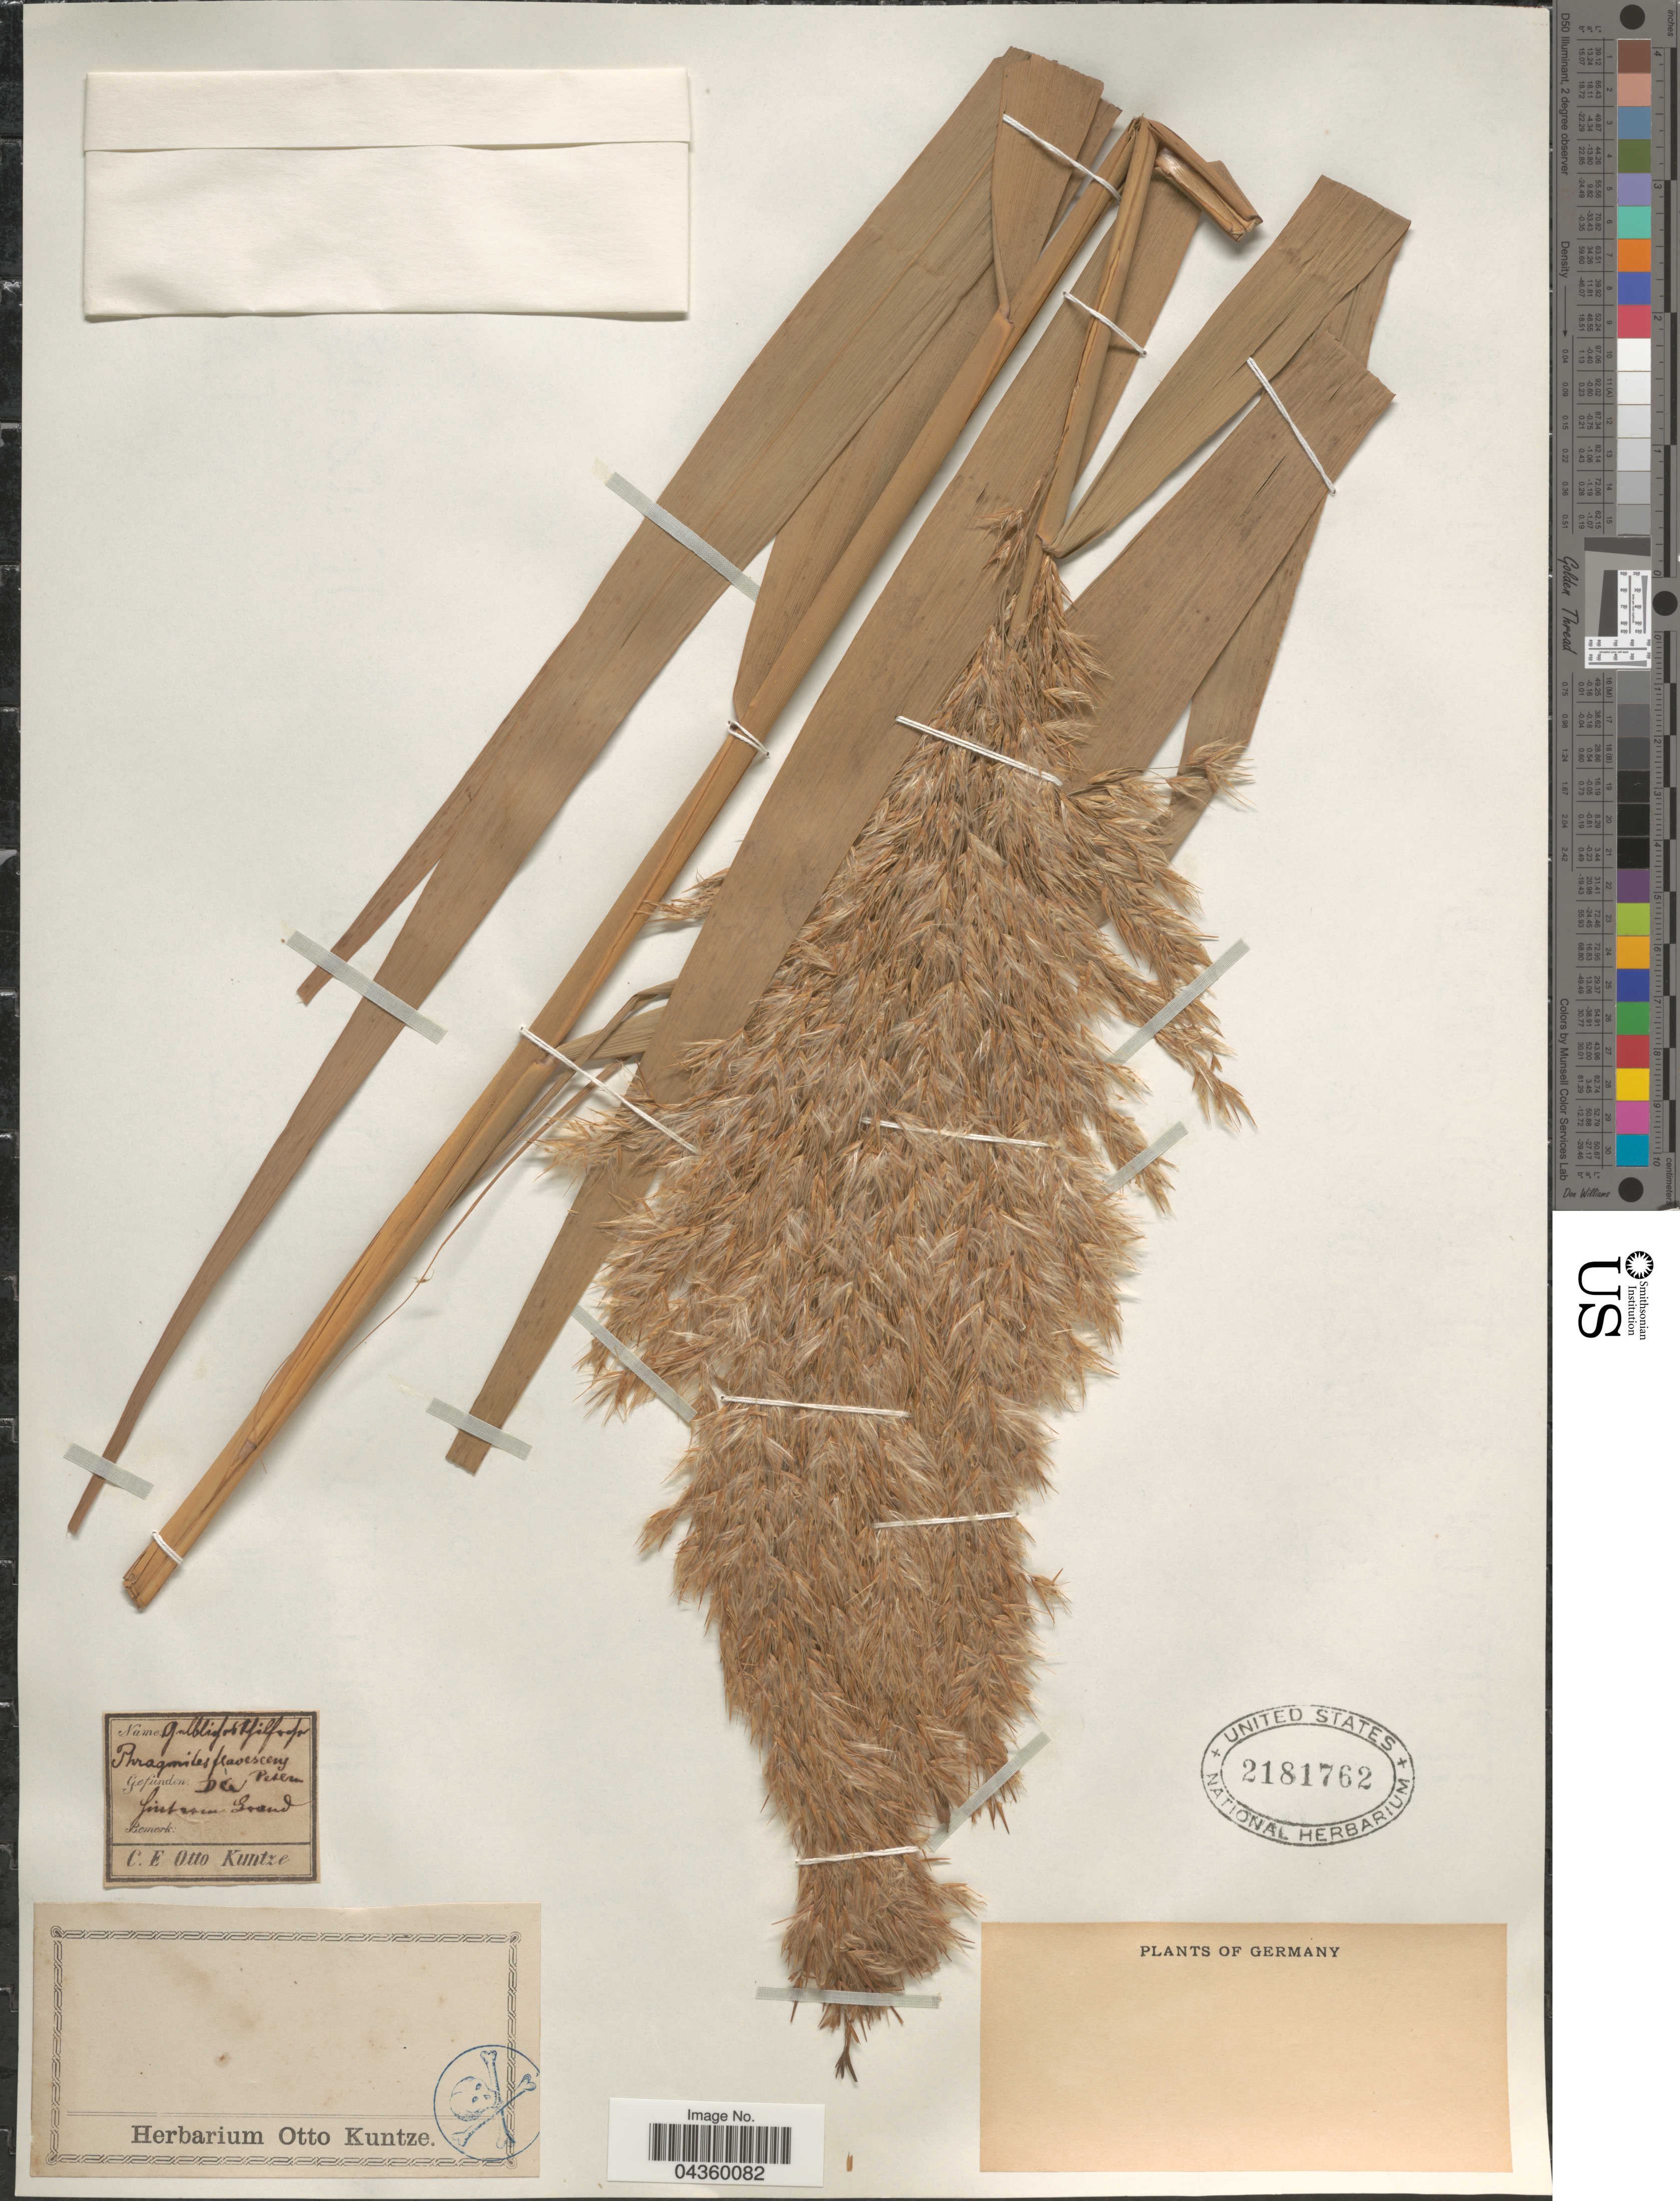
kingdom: Plantae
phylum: Tracheophyta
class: Liliopsida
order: Poales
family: Poaceae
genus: Phragmites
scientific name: Phragmites australis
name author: (Cav.) Trin. ex Steud.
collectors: C.E.O. Kuntze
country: Germany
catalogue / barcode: US 2181762